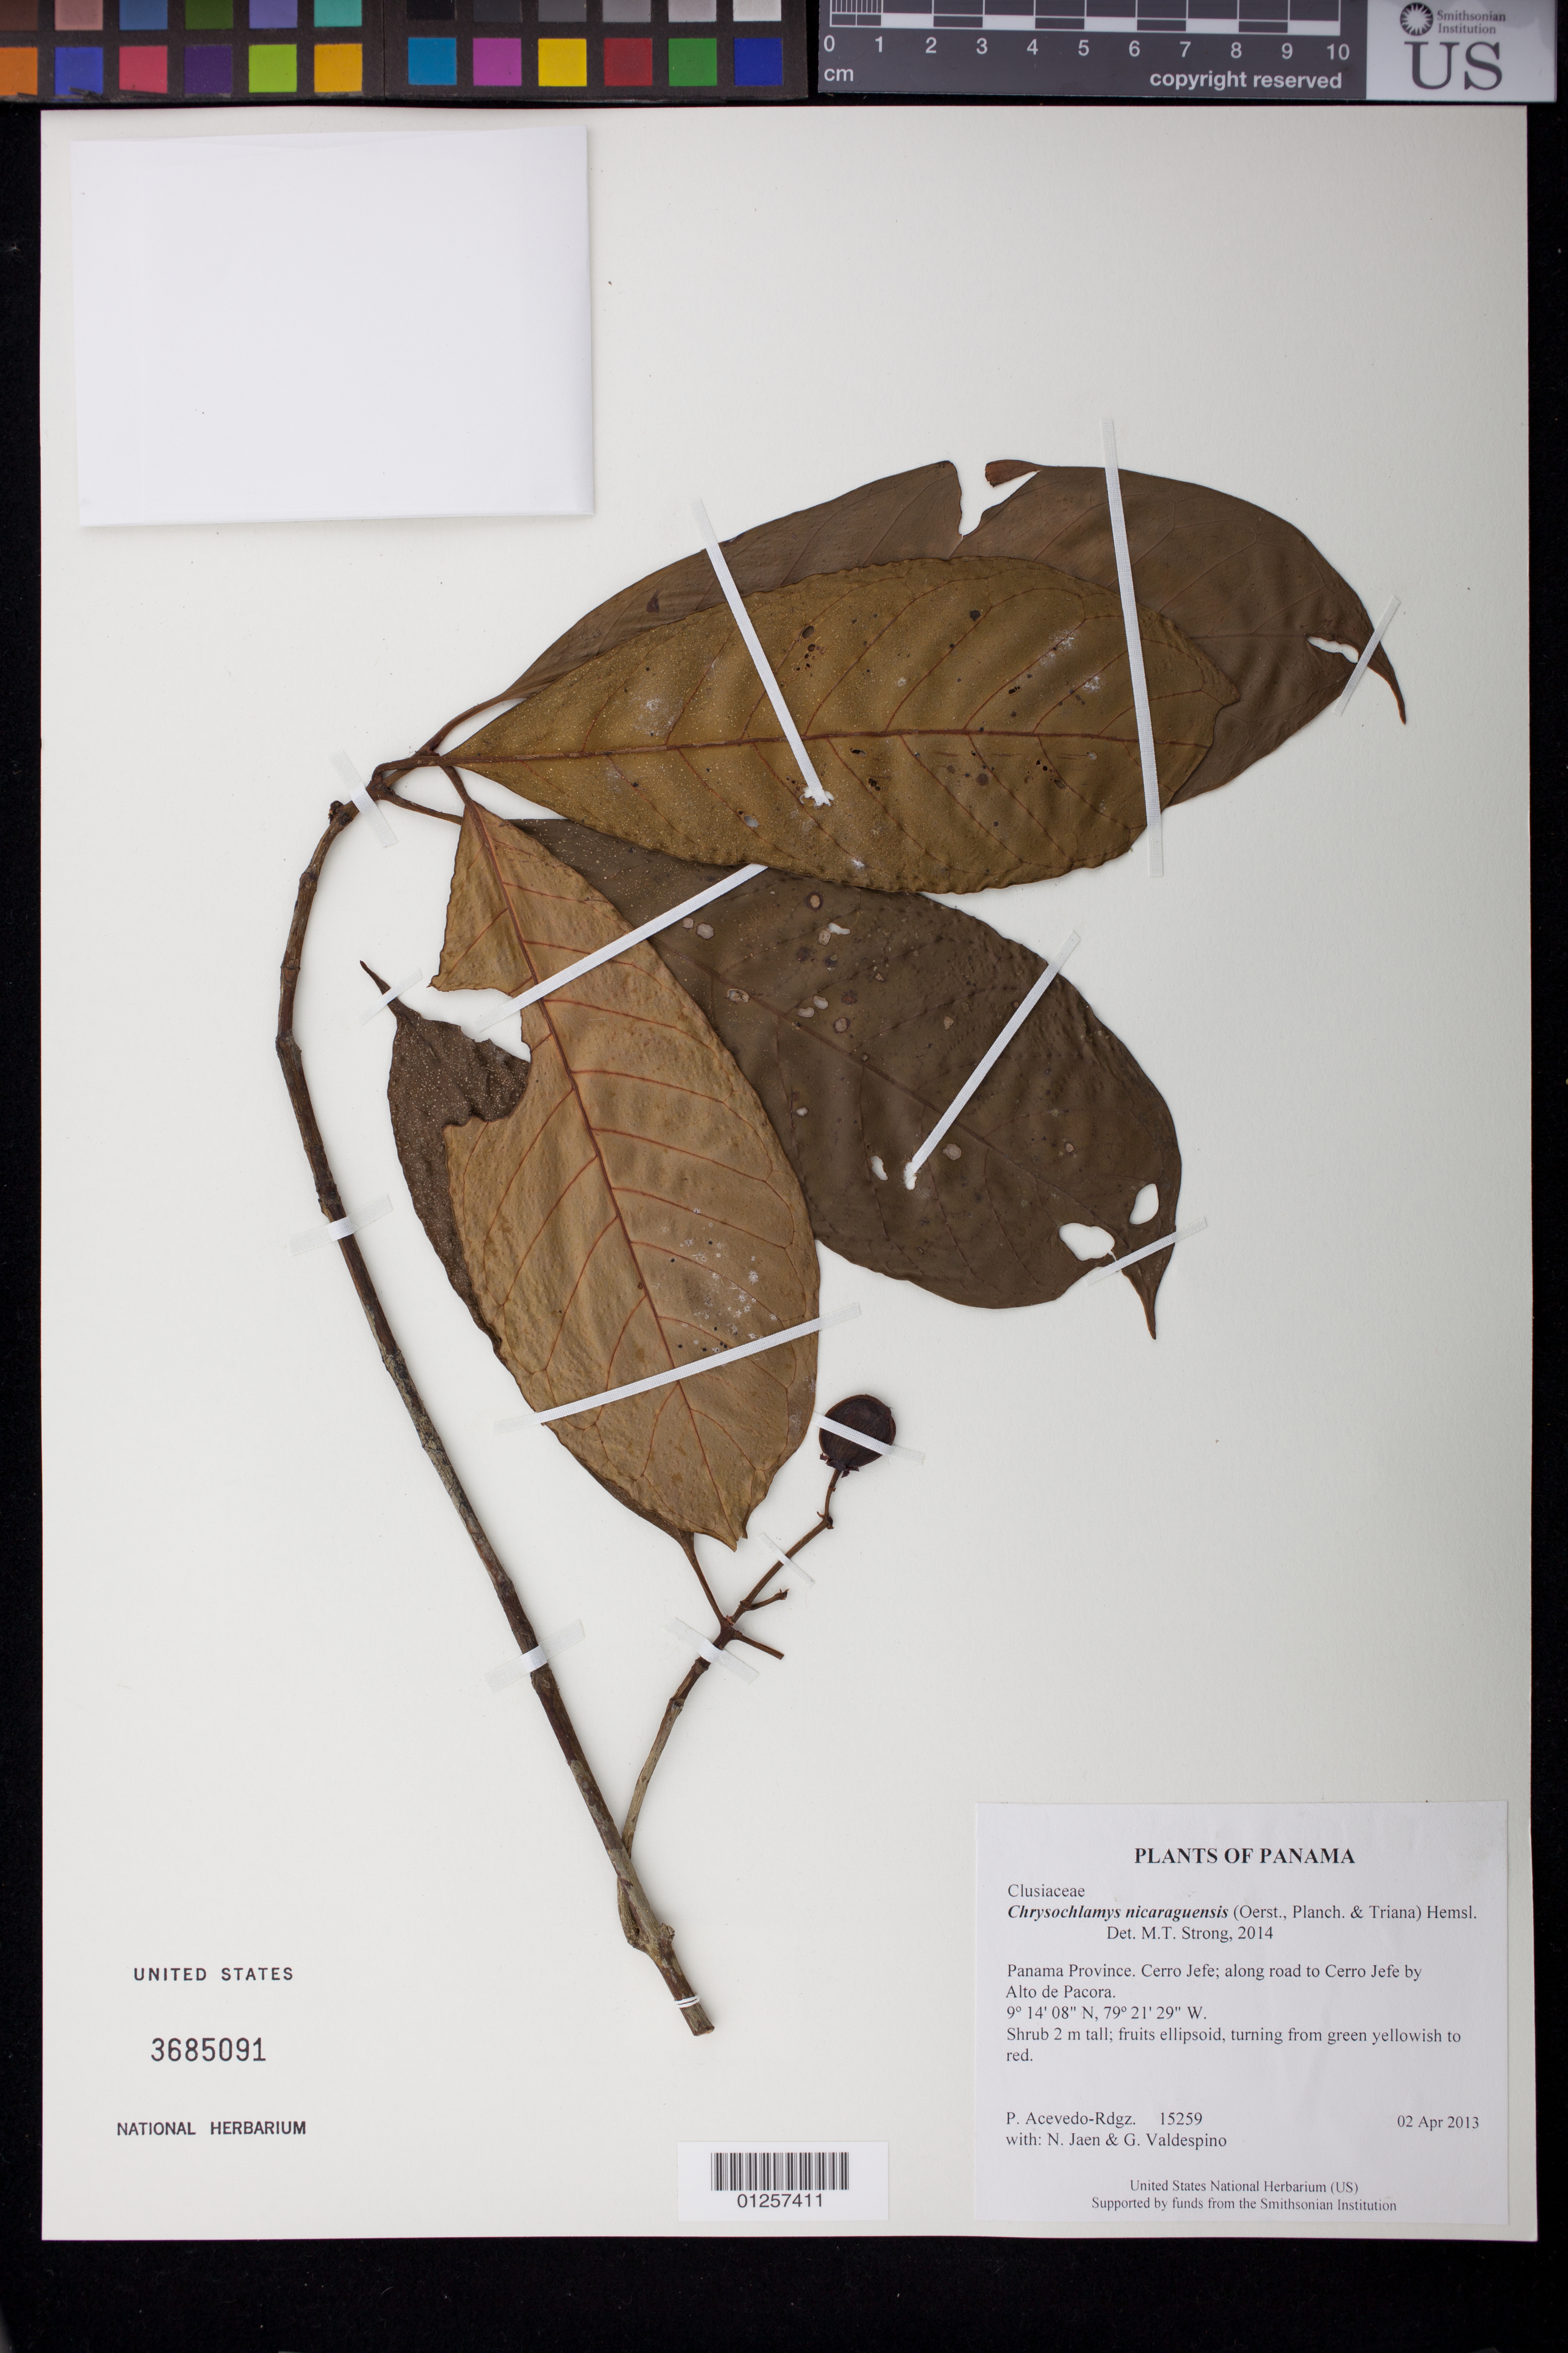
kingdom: Plantae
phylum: Tracheophyta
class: Magnoliopsida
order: Malpighiales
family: Clusiaceae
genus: Chrysochlamys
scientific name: Chrysochlamys nicaraguensis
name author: (Oerst. et al.) Hemsl.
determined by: Strong, M. T., (US), Smithsonian Institution - National Museum of Natural History (UNITED STATES)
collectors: P. Acevedo-Rodr., N. Jaén & G. Valdespino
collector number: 15259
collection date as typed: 02 Apr 2013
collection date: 2013-04-02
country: Panama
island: Panama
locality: Cerro Jefe; along road to Cerro Jefe by Alto de Pacora.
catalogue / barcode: US 3685091